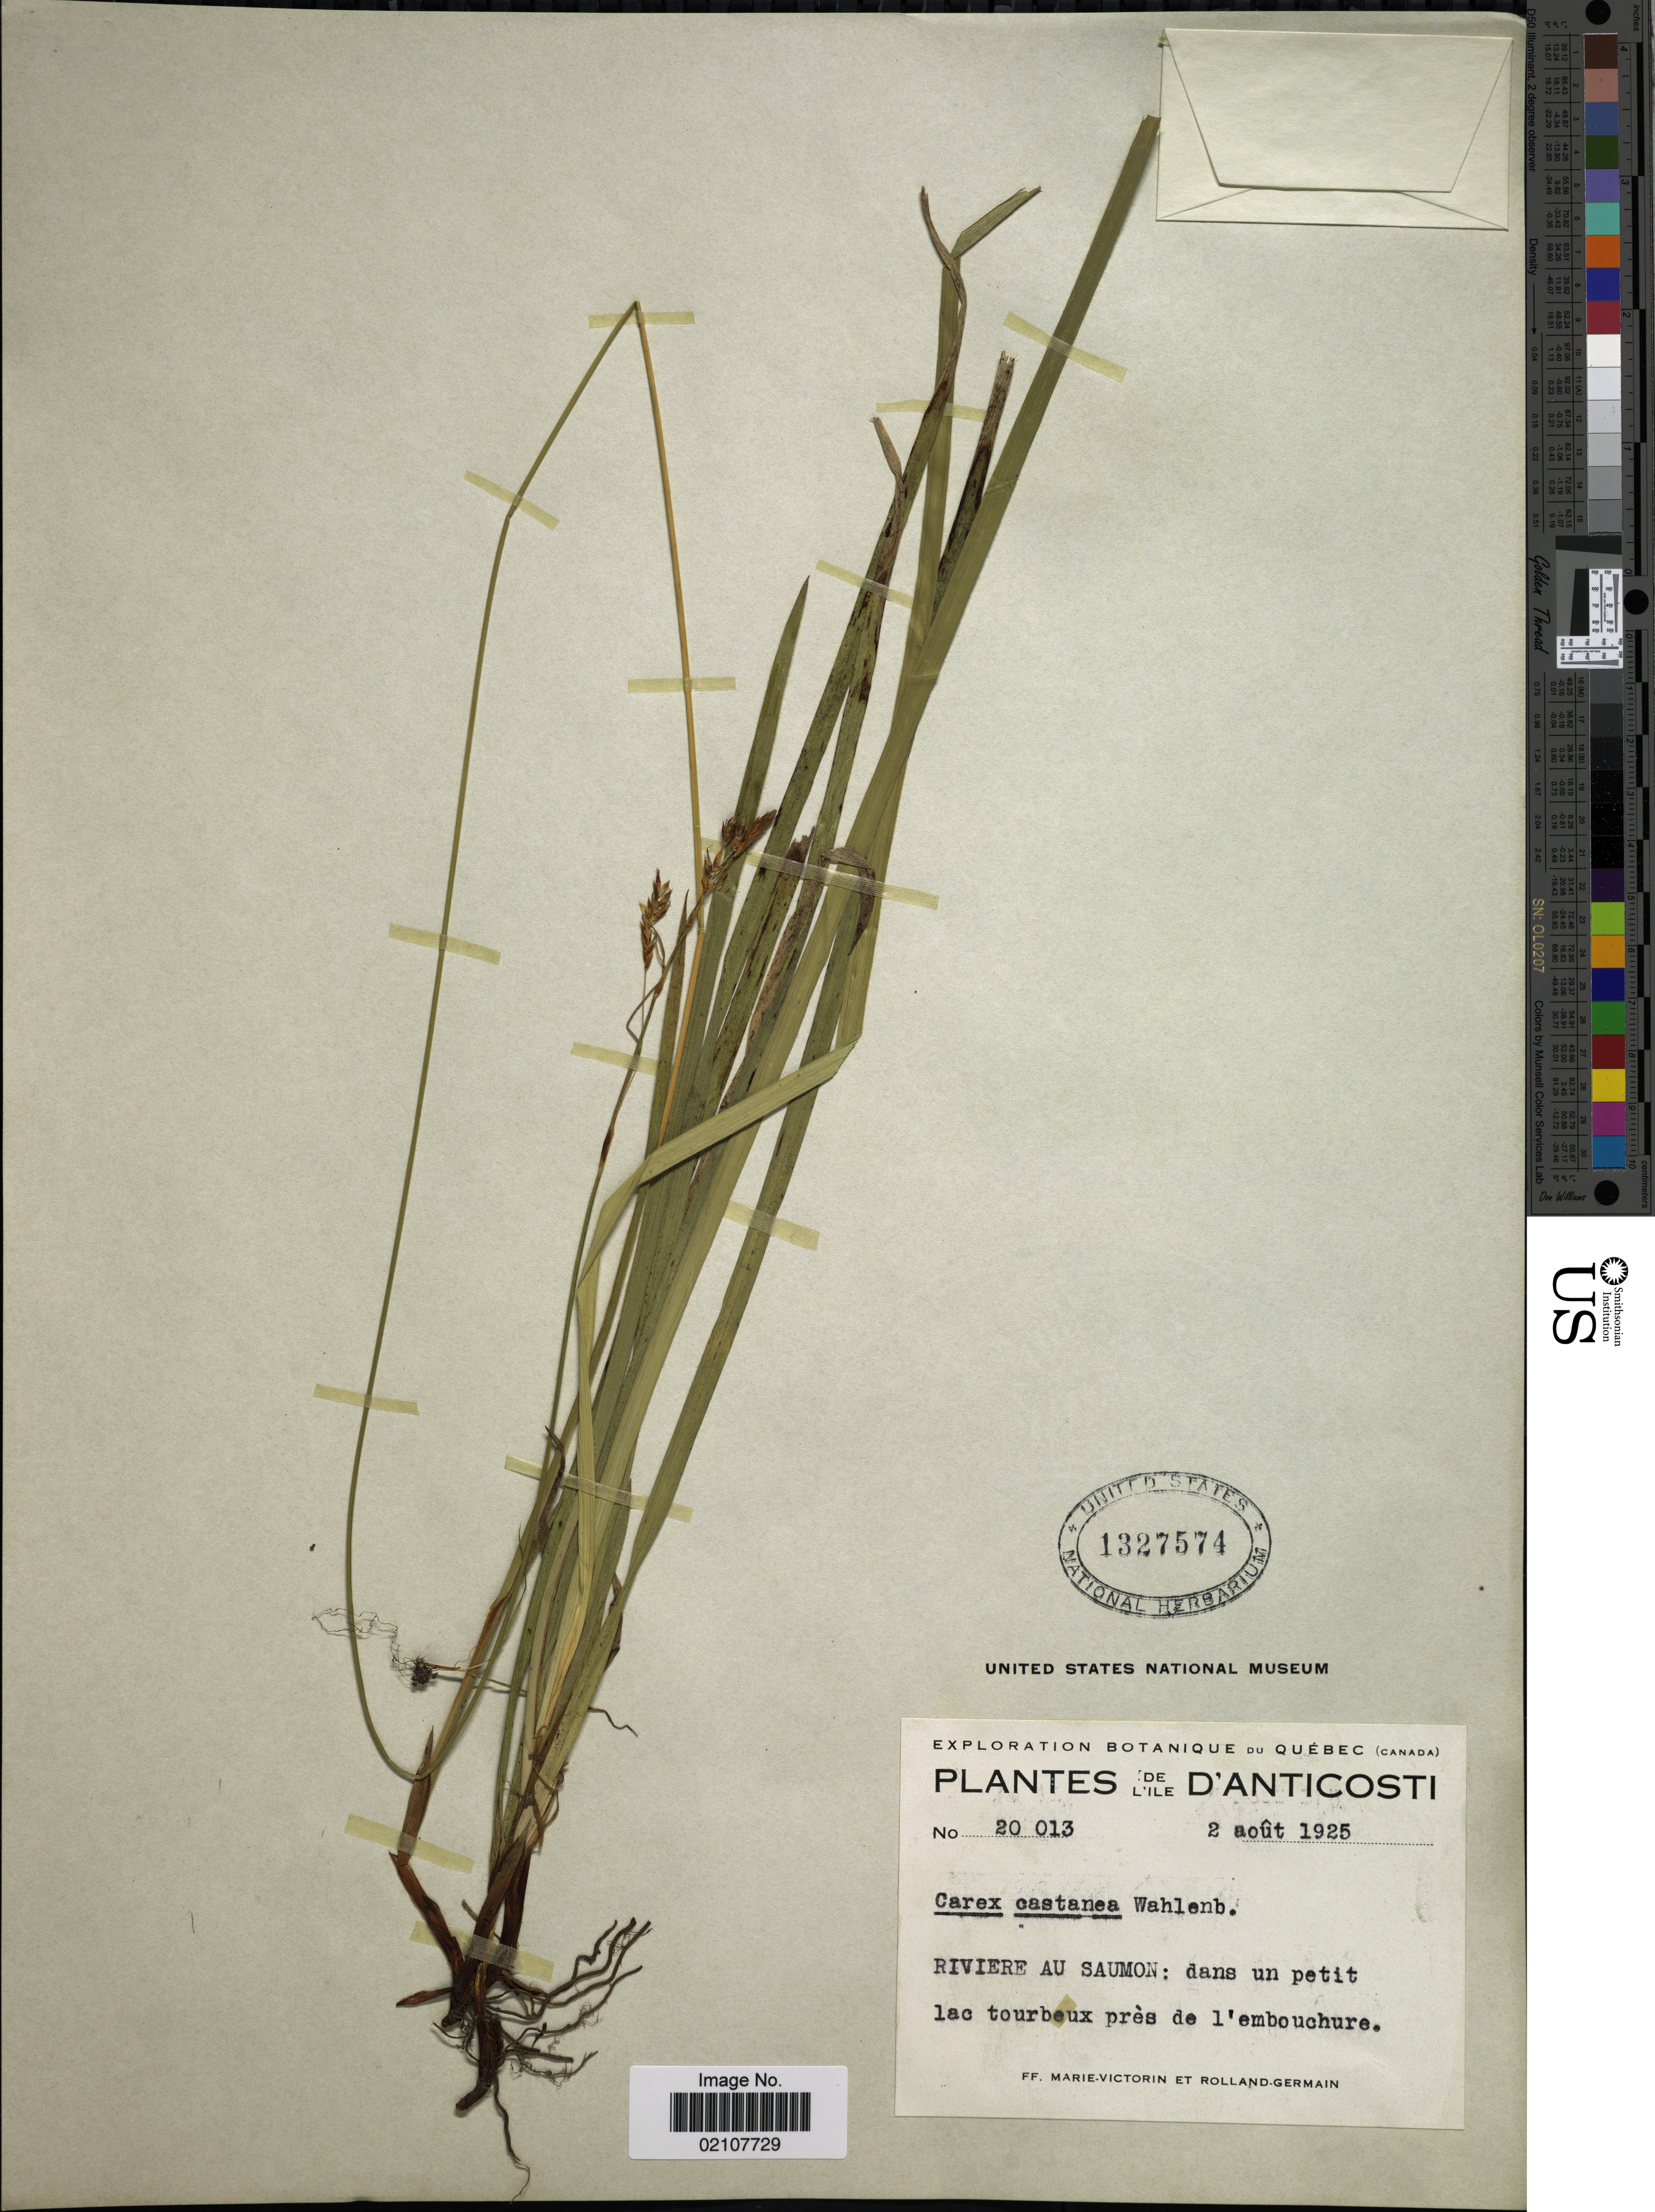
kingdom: Plantae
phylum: Tracheophyta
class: Liliopsida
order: Poales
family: Cyperaceae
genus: Carex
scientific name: Carex castanea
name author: Wahlenb.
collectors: F. Marie-Victorin & Rolland-Germain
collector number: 20013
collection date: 1925-08-02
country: Canada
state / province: Quebec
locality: Quebec, Riviere au Saumon: dans un petit lac tourbeux pres de l'embouchure.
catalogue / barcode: US 1327574